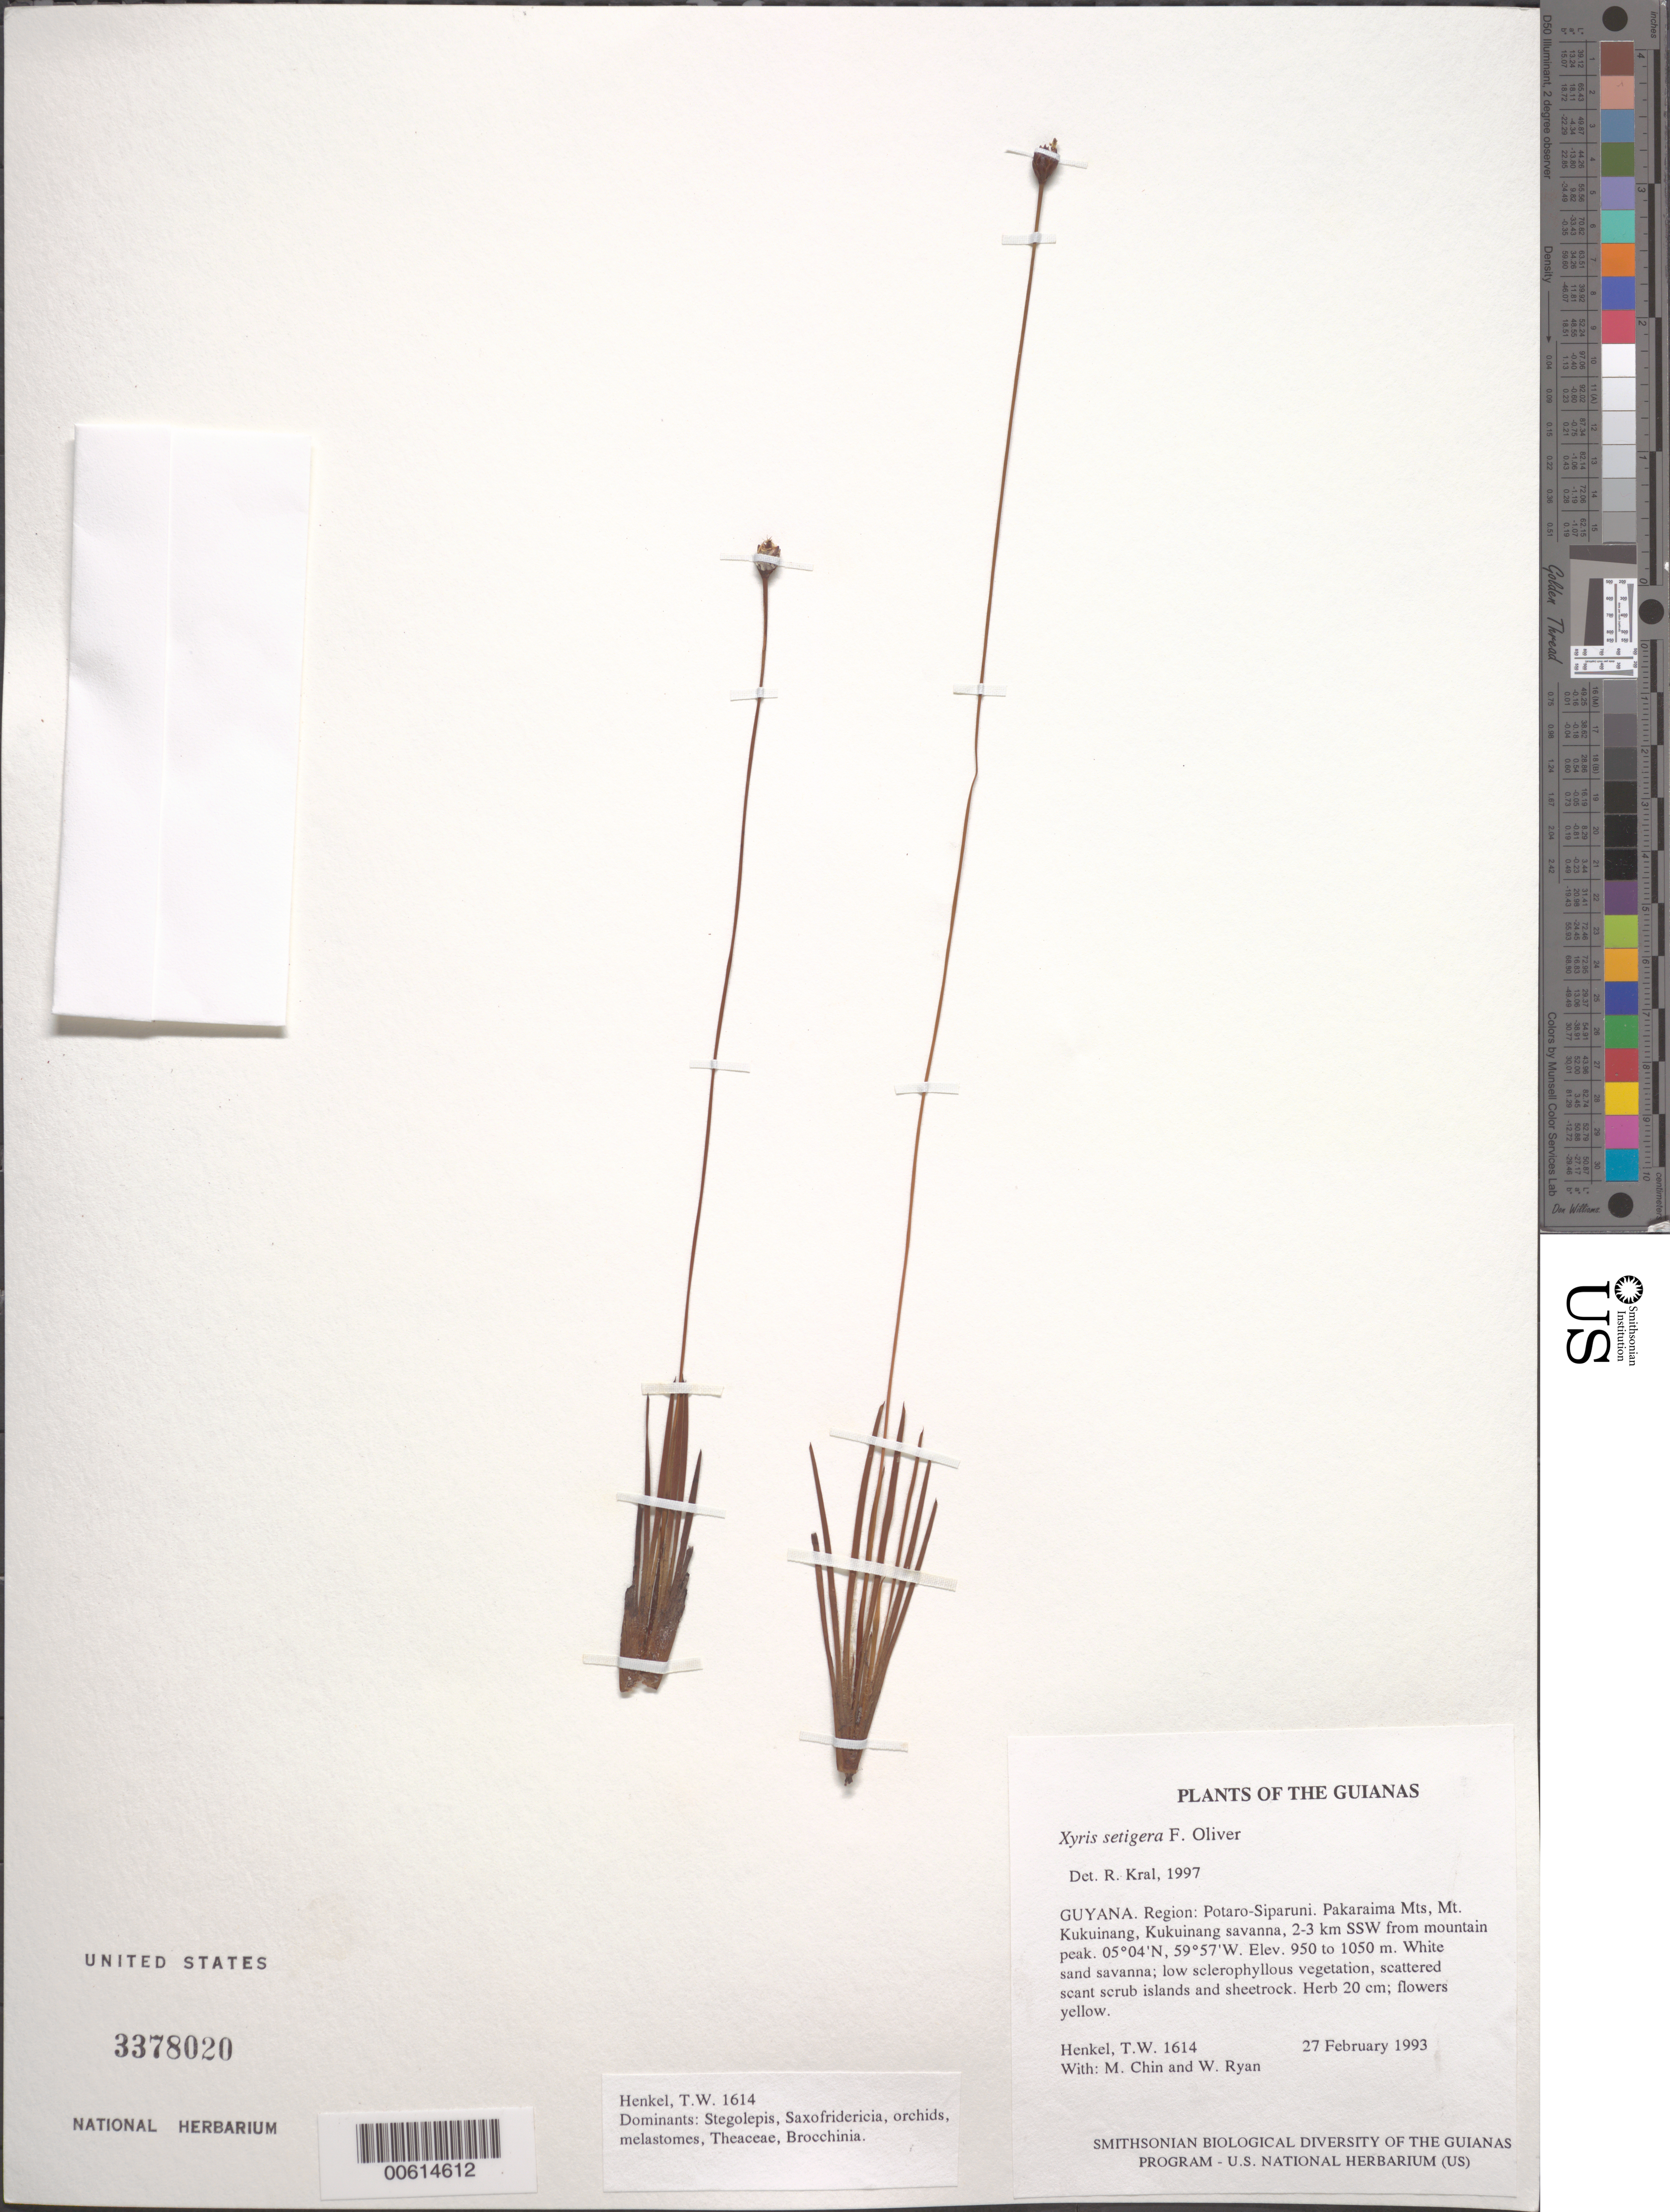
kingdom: Plantae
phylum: Tracheophyta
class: Liliopsida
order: Poales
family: Xyridaceae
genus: Xyris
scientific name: Xyris setigera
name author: Oliv.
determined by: Kral, Robert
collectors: T. Henkel, M. Chin & W. Ryan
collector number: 1614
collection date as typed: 27 February 1993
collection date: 1993-02-27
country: Guyana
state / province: Potaro-Siparuni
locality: Pakaraima Mts, Mt. Kukuinang, Kukuinang savanna, 2-3 km SSW from mountain peak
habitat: White sand savanna; low sclerophyllous vegetation, scattered scant scrub islands and sheetrock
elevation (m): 950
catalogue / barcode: US 3378020